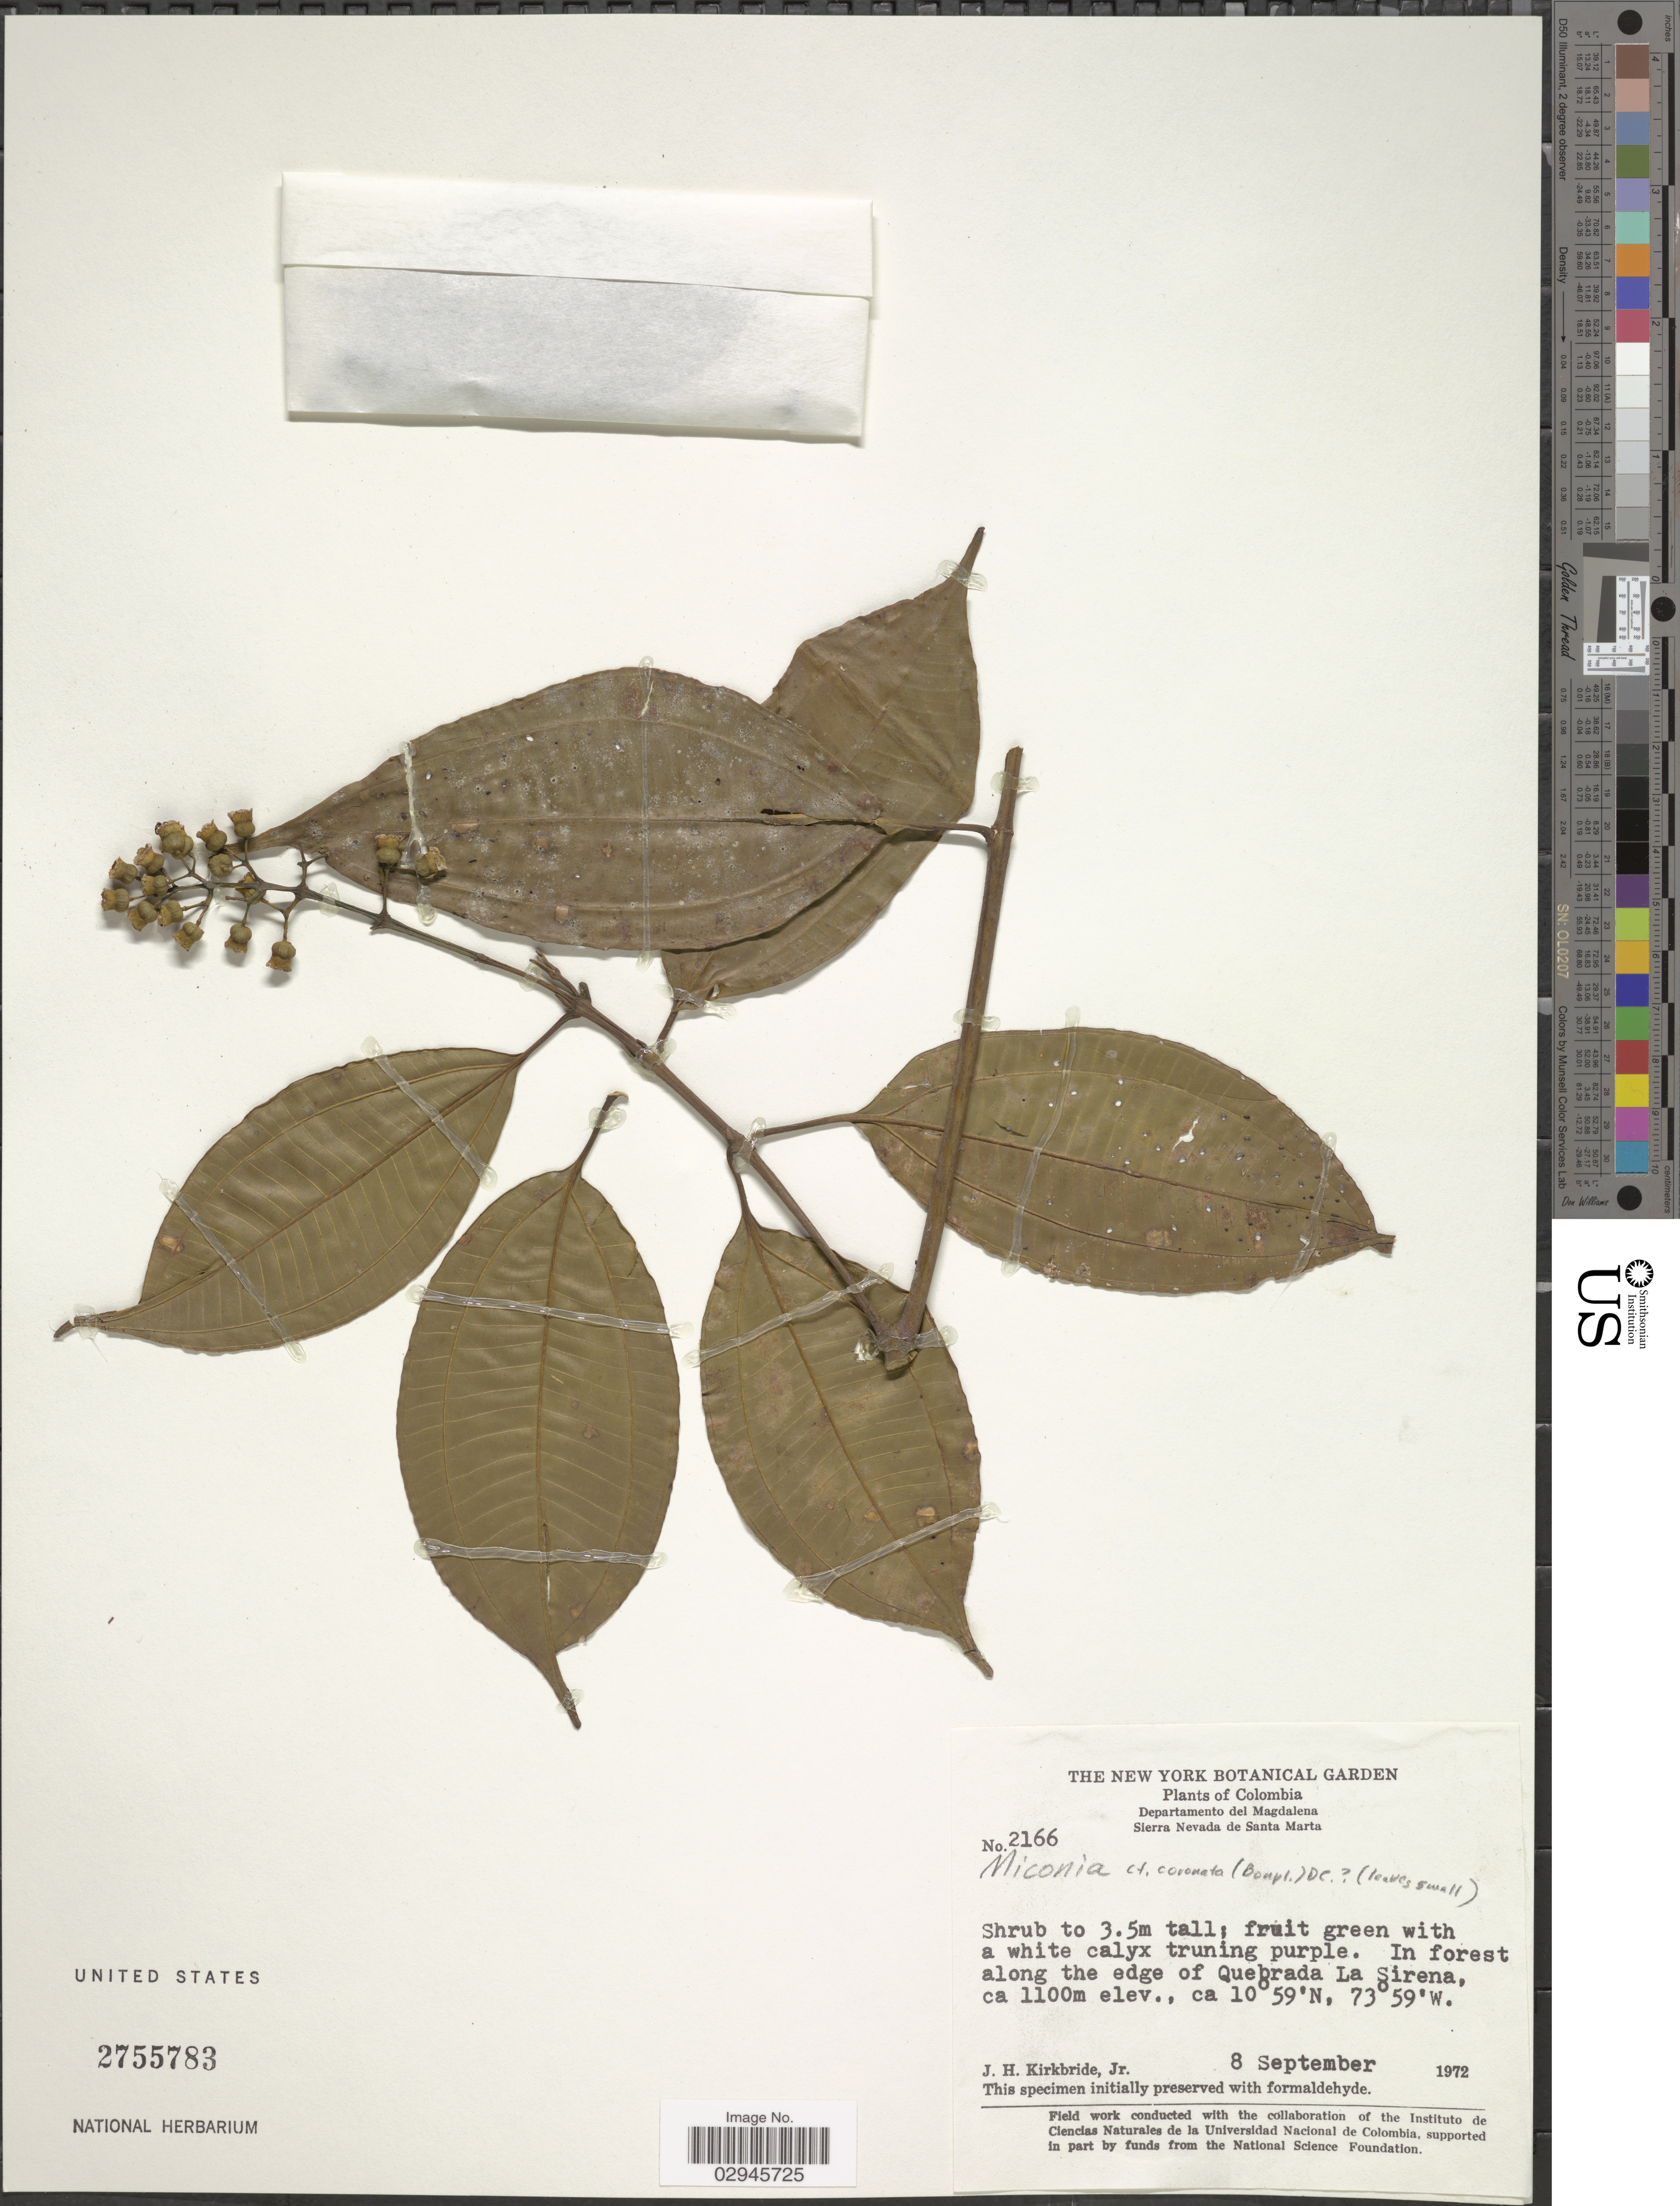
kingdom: Plantae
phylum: Tracheophyta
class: Magnoliopsida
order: Myrtales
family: Melastomataceae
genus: Miconia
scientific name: Miconia sp.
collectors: J. H. Kirkbride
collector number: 2166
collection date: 1972-09-08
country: Colombia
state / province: Magdalena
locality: Departamento del Magdalena. Sierra Nevada de Santa Marta. In forest along the edge of Quebrada La Sirena.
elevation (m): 1100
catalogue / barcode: US 2755783